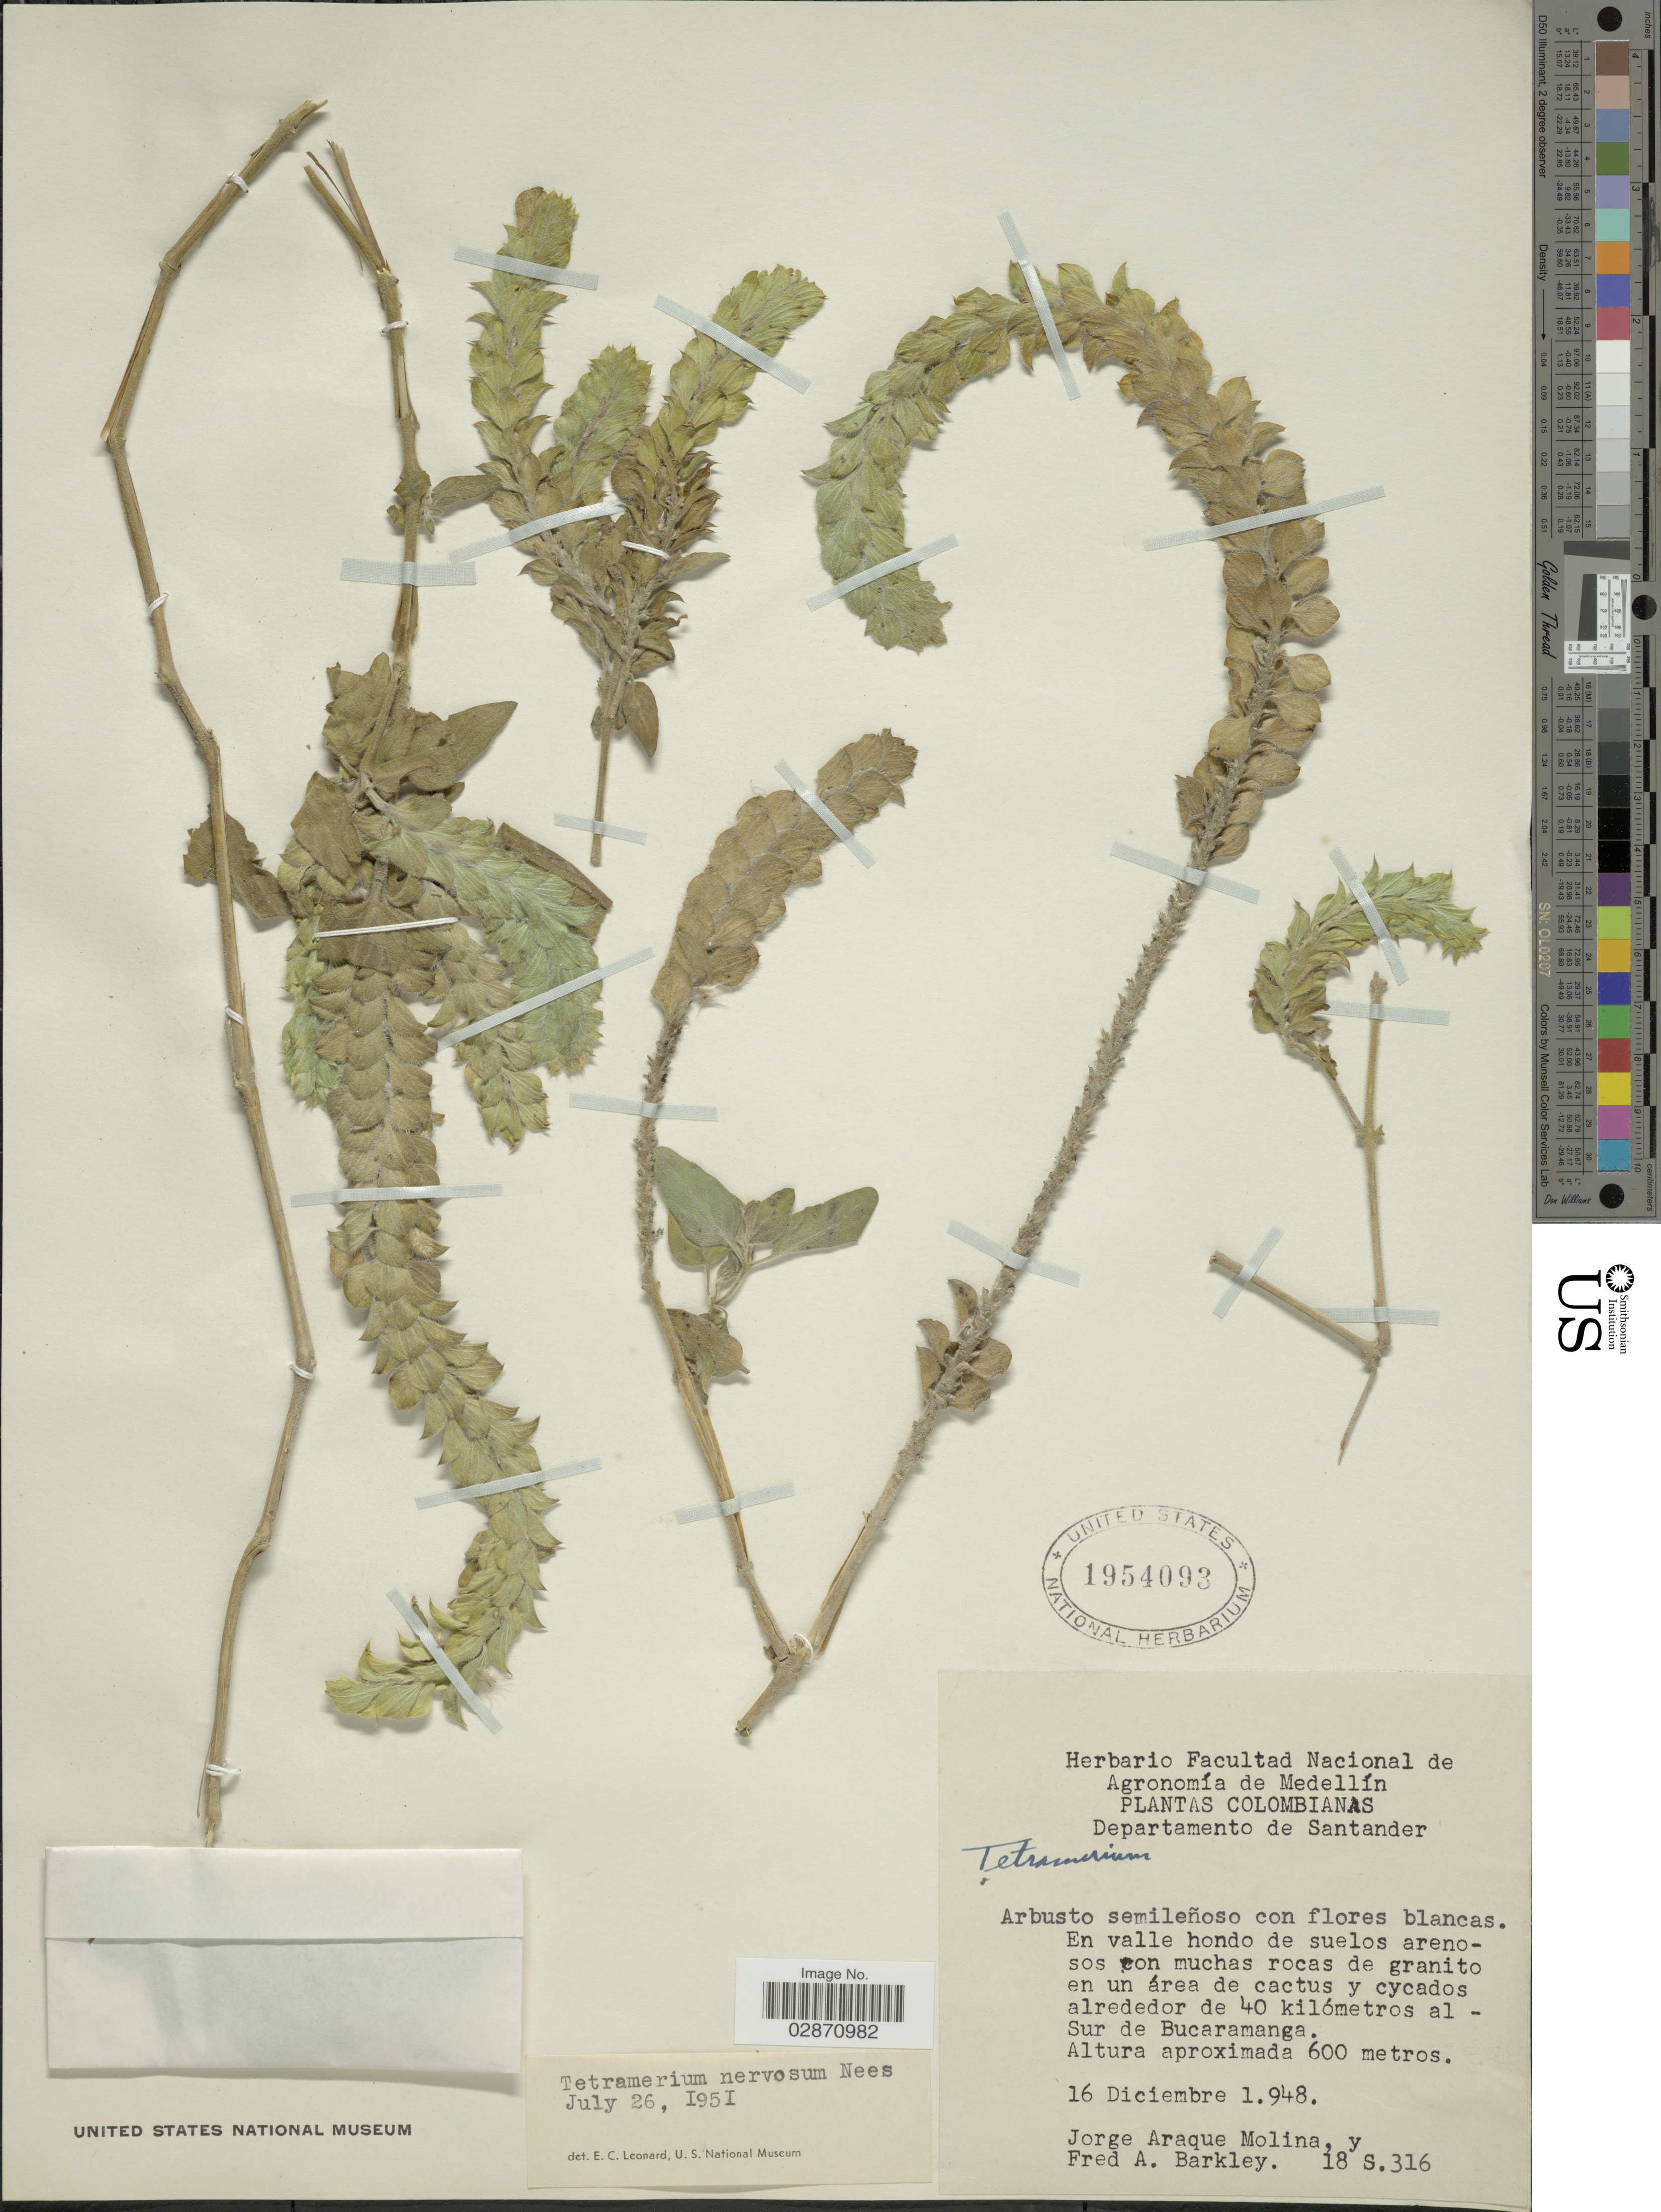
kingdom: Plantae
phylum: Tracheophyta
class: Magnoliopsida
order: Lamiales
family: Acanthaceae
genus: Tetramerium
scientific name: Tetramerium nervosum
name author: Nees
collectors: J. Araque Molina & F. A. Barkley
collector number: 18S316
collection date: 1948-12-16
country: Colombia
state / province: Santander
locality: Departamento de Santander, 40 kilómetros al sur de Bucaramanga.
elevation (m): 600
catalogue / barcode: US 1954093